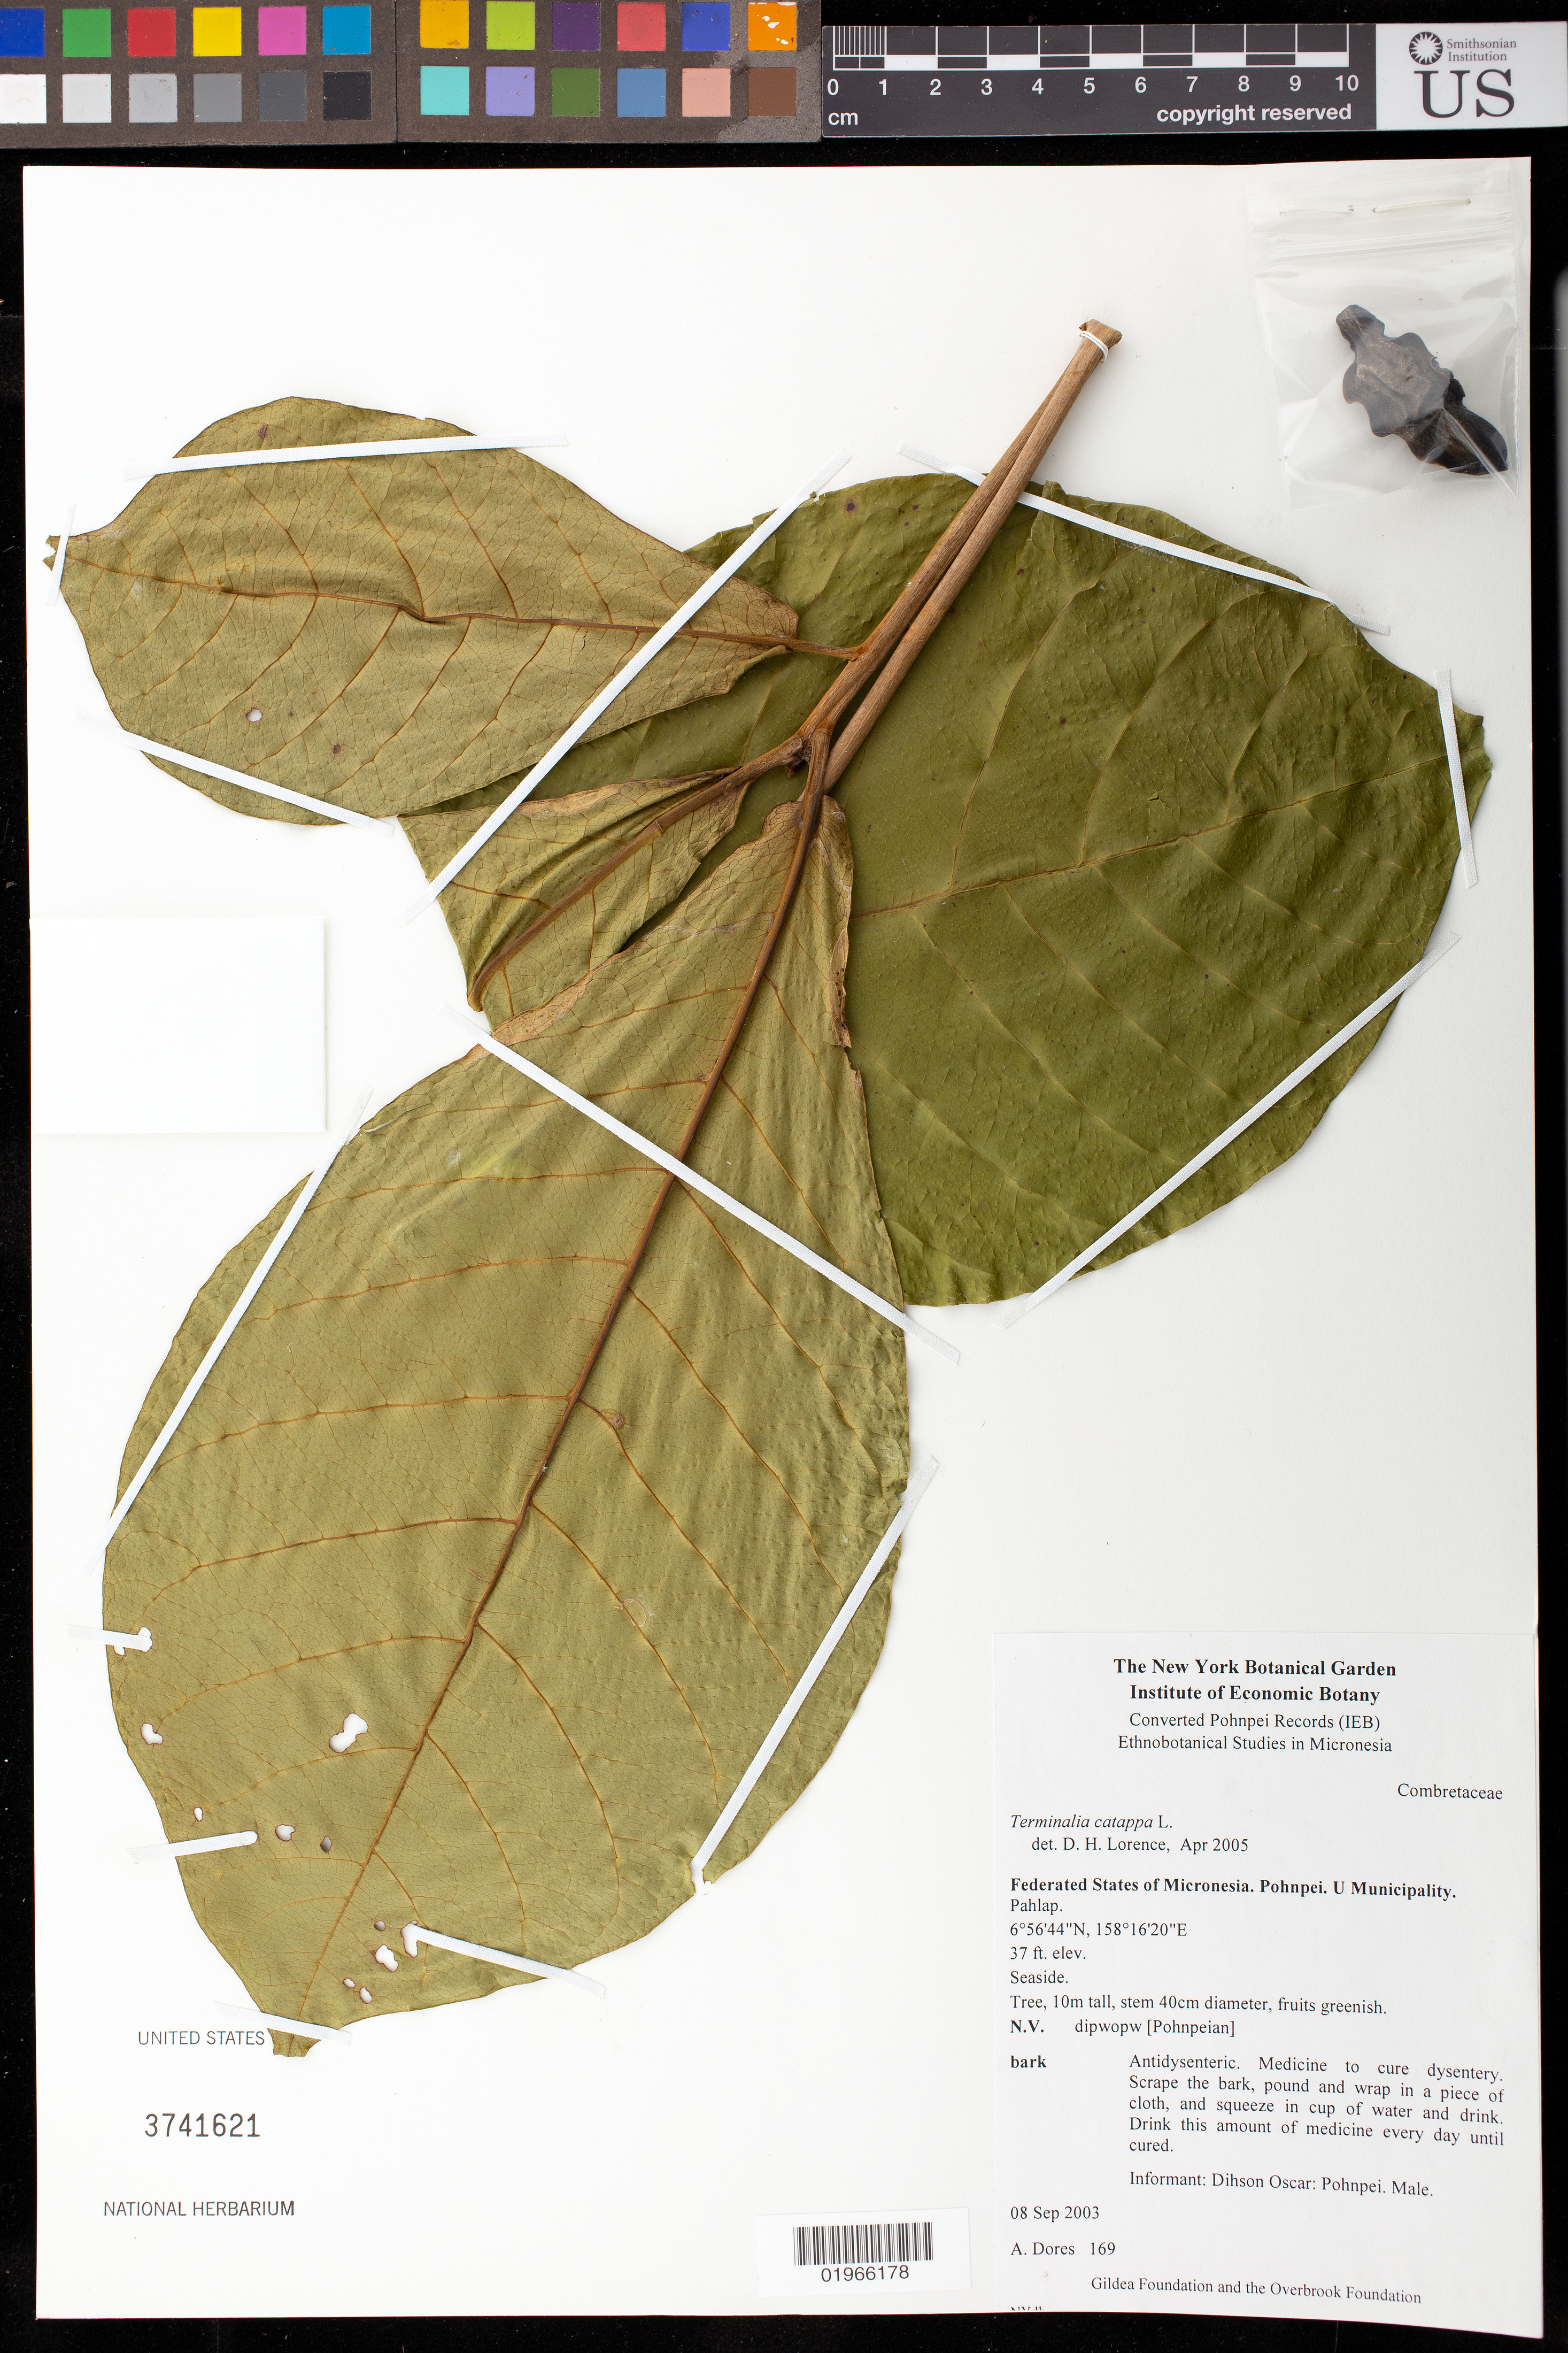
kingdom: Plantae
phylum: Tracheophyta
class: Magnoliopsida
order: Myrtales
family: Combretaceae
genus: Terminalia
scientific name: Terminalia catappa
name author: L.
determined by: Lorence, David H., (PTBG), National Tropical Botanical Garden (UNITED STATES)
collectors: A. Dores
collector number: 169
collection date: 2003-09-08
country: Micronesia, Federated States of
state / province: Pohnpei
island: Pohnpei [Ponape]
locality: U Municipality, Pahlap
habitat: Seaside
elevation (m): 11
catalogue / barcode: US 3741621